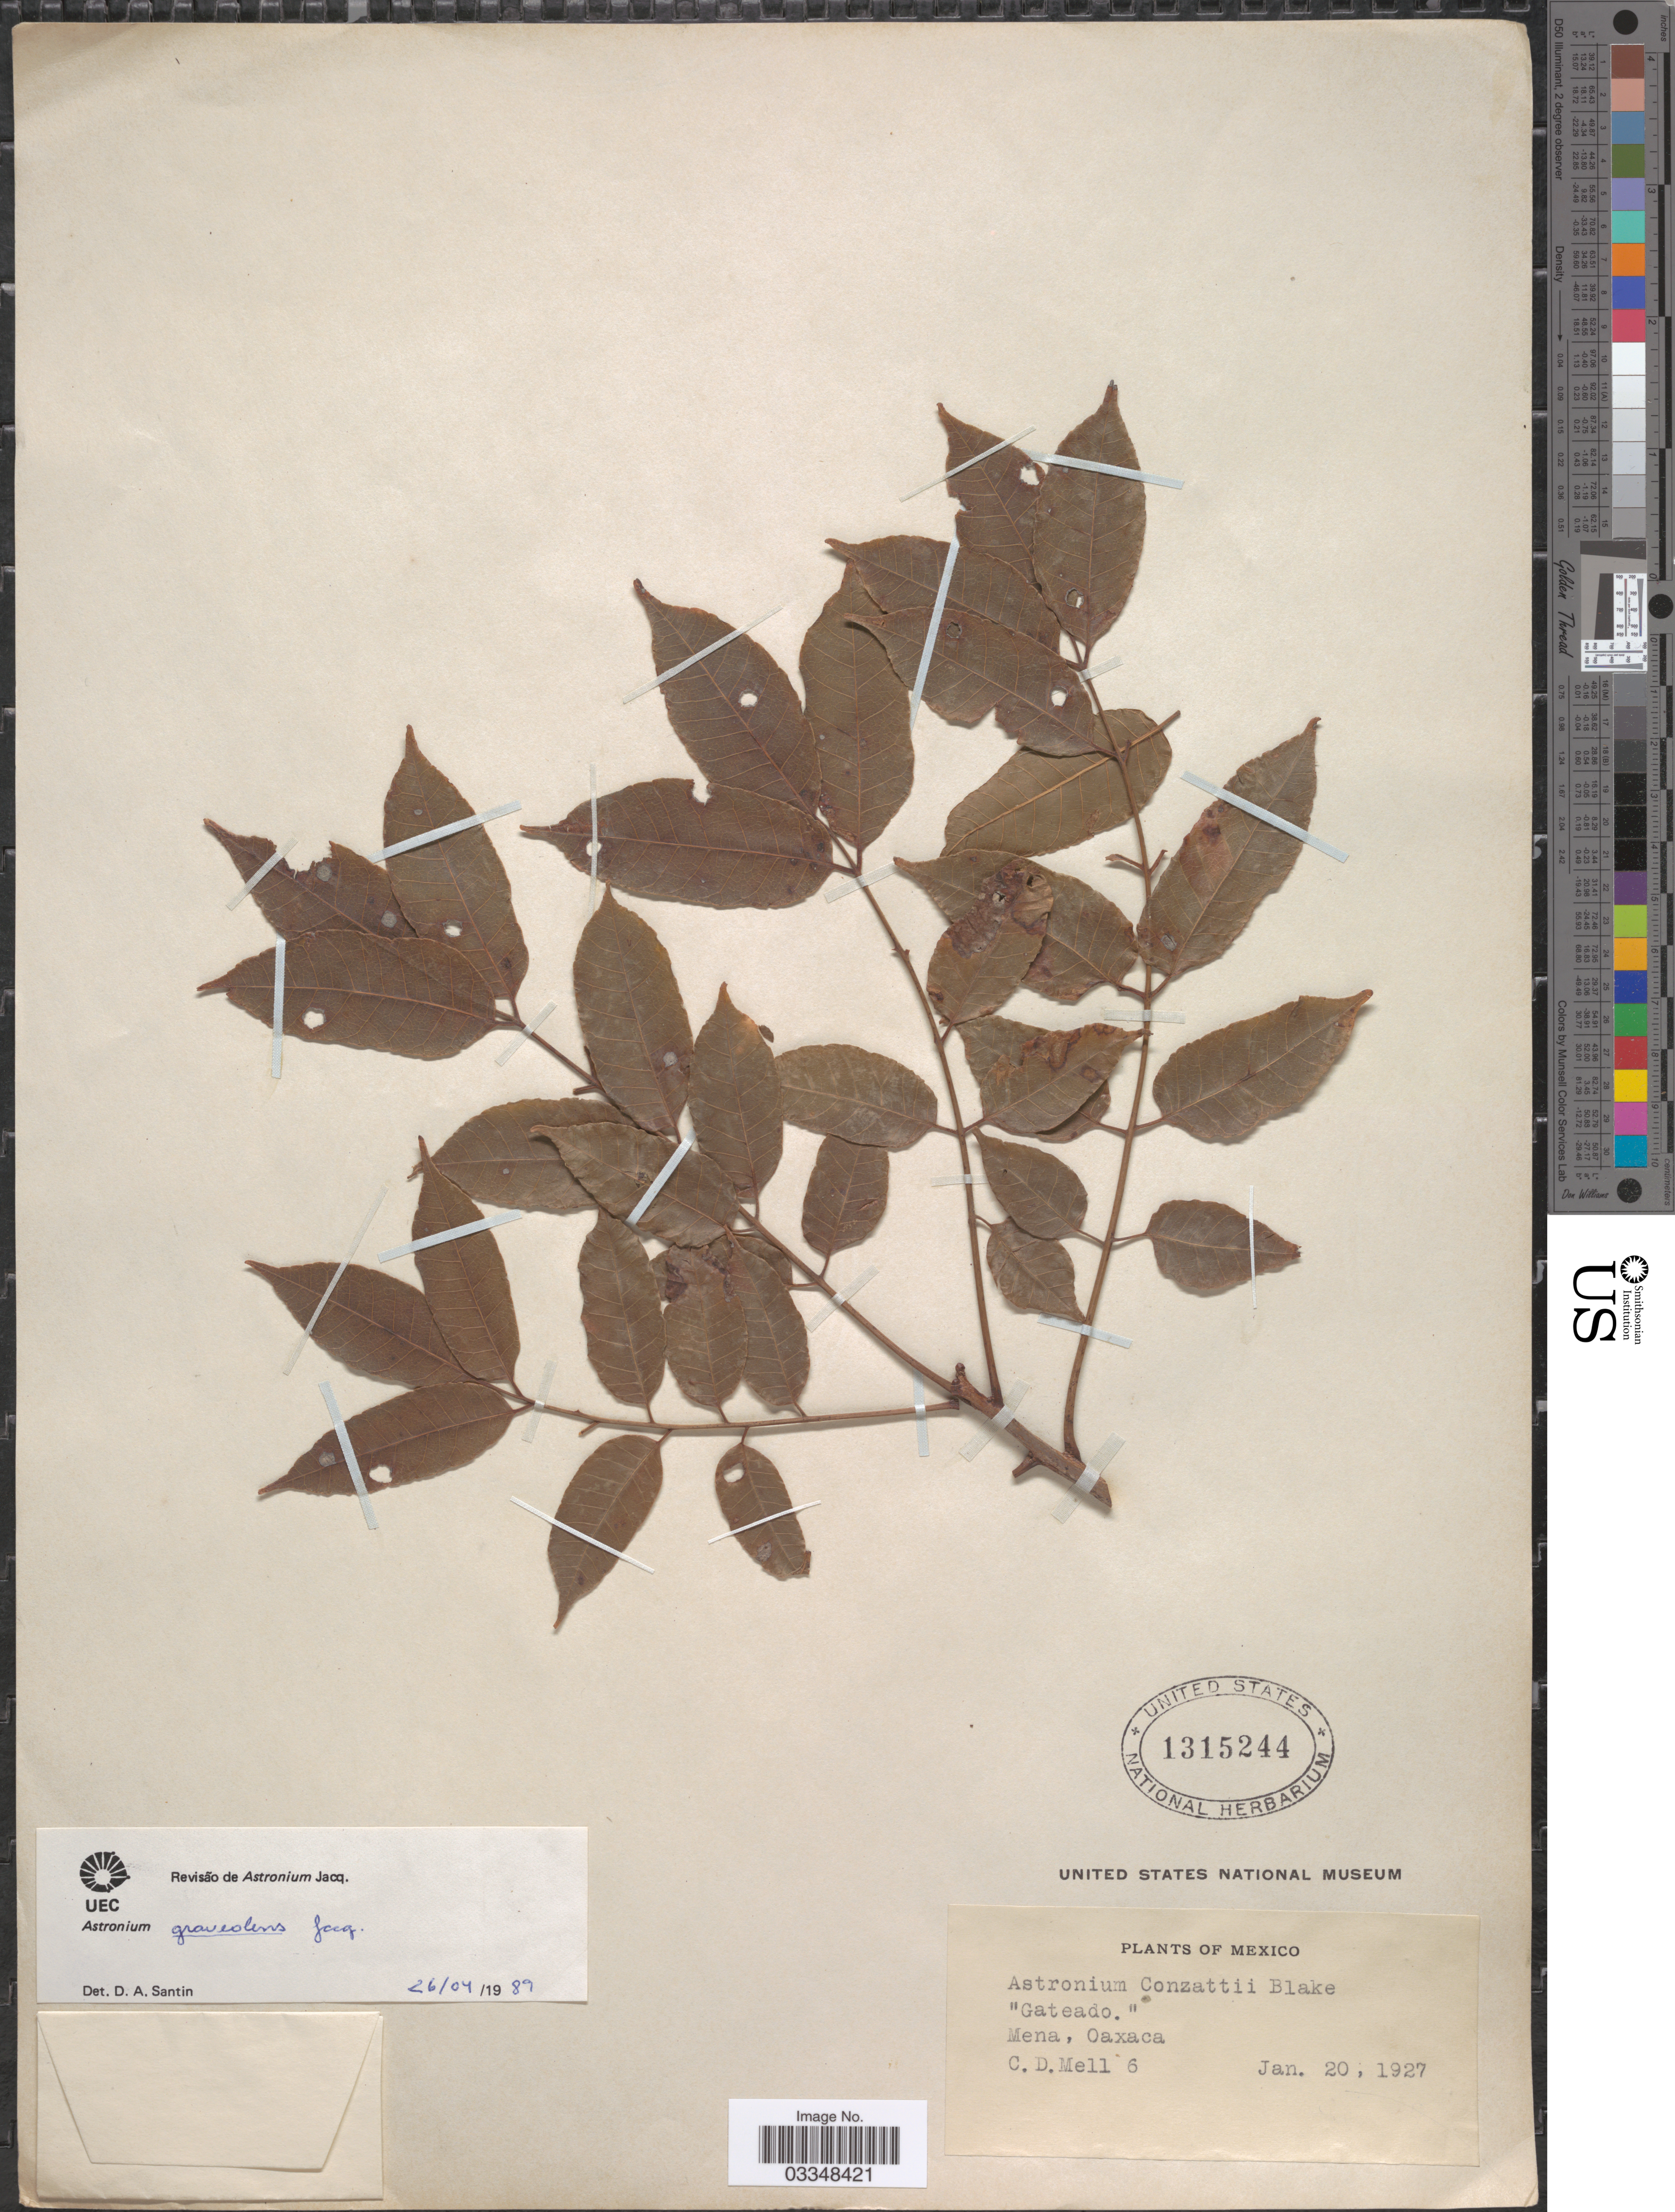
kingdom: Plantae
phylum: Tracheophyta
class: Magnoliopsida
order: Sapindales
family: Anacardiaceae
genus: Astronium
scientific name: Astronium graveolens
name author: Jacq.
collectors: C. D. Mell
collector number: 6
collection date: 1927-01-20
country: Mexico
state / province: Oaxaca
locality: Mena.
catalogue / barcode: US 1315244